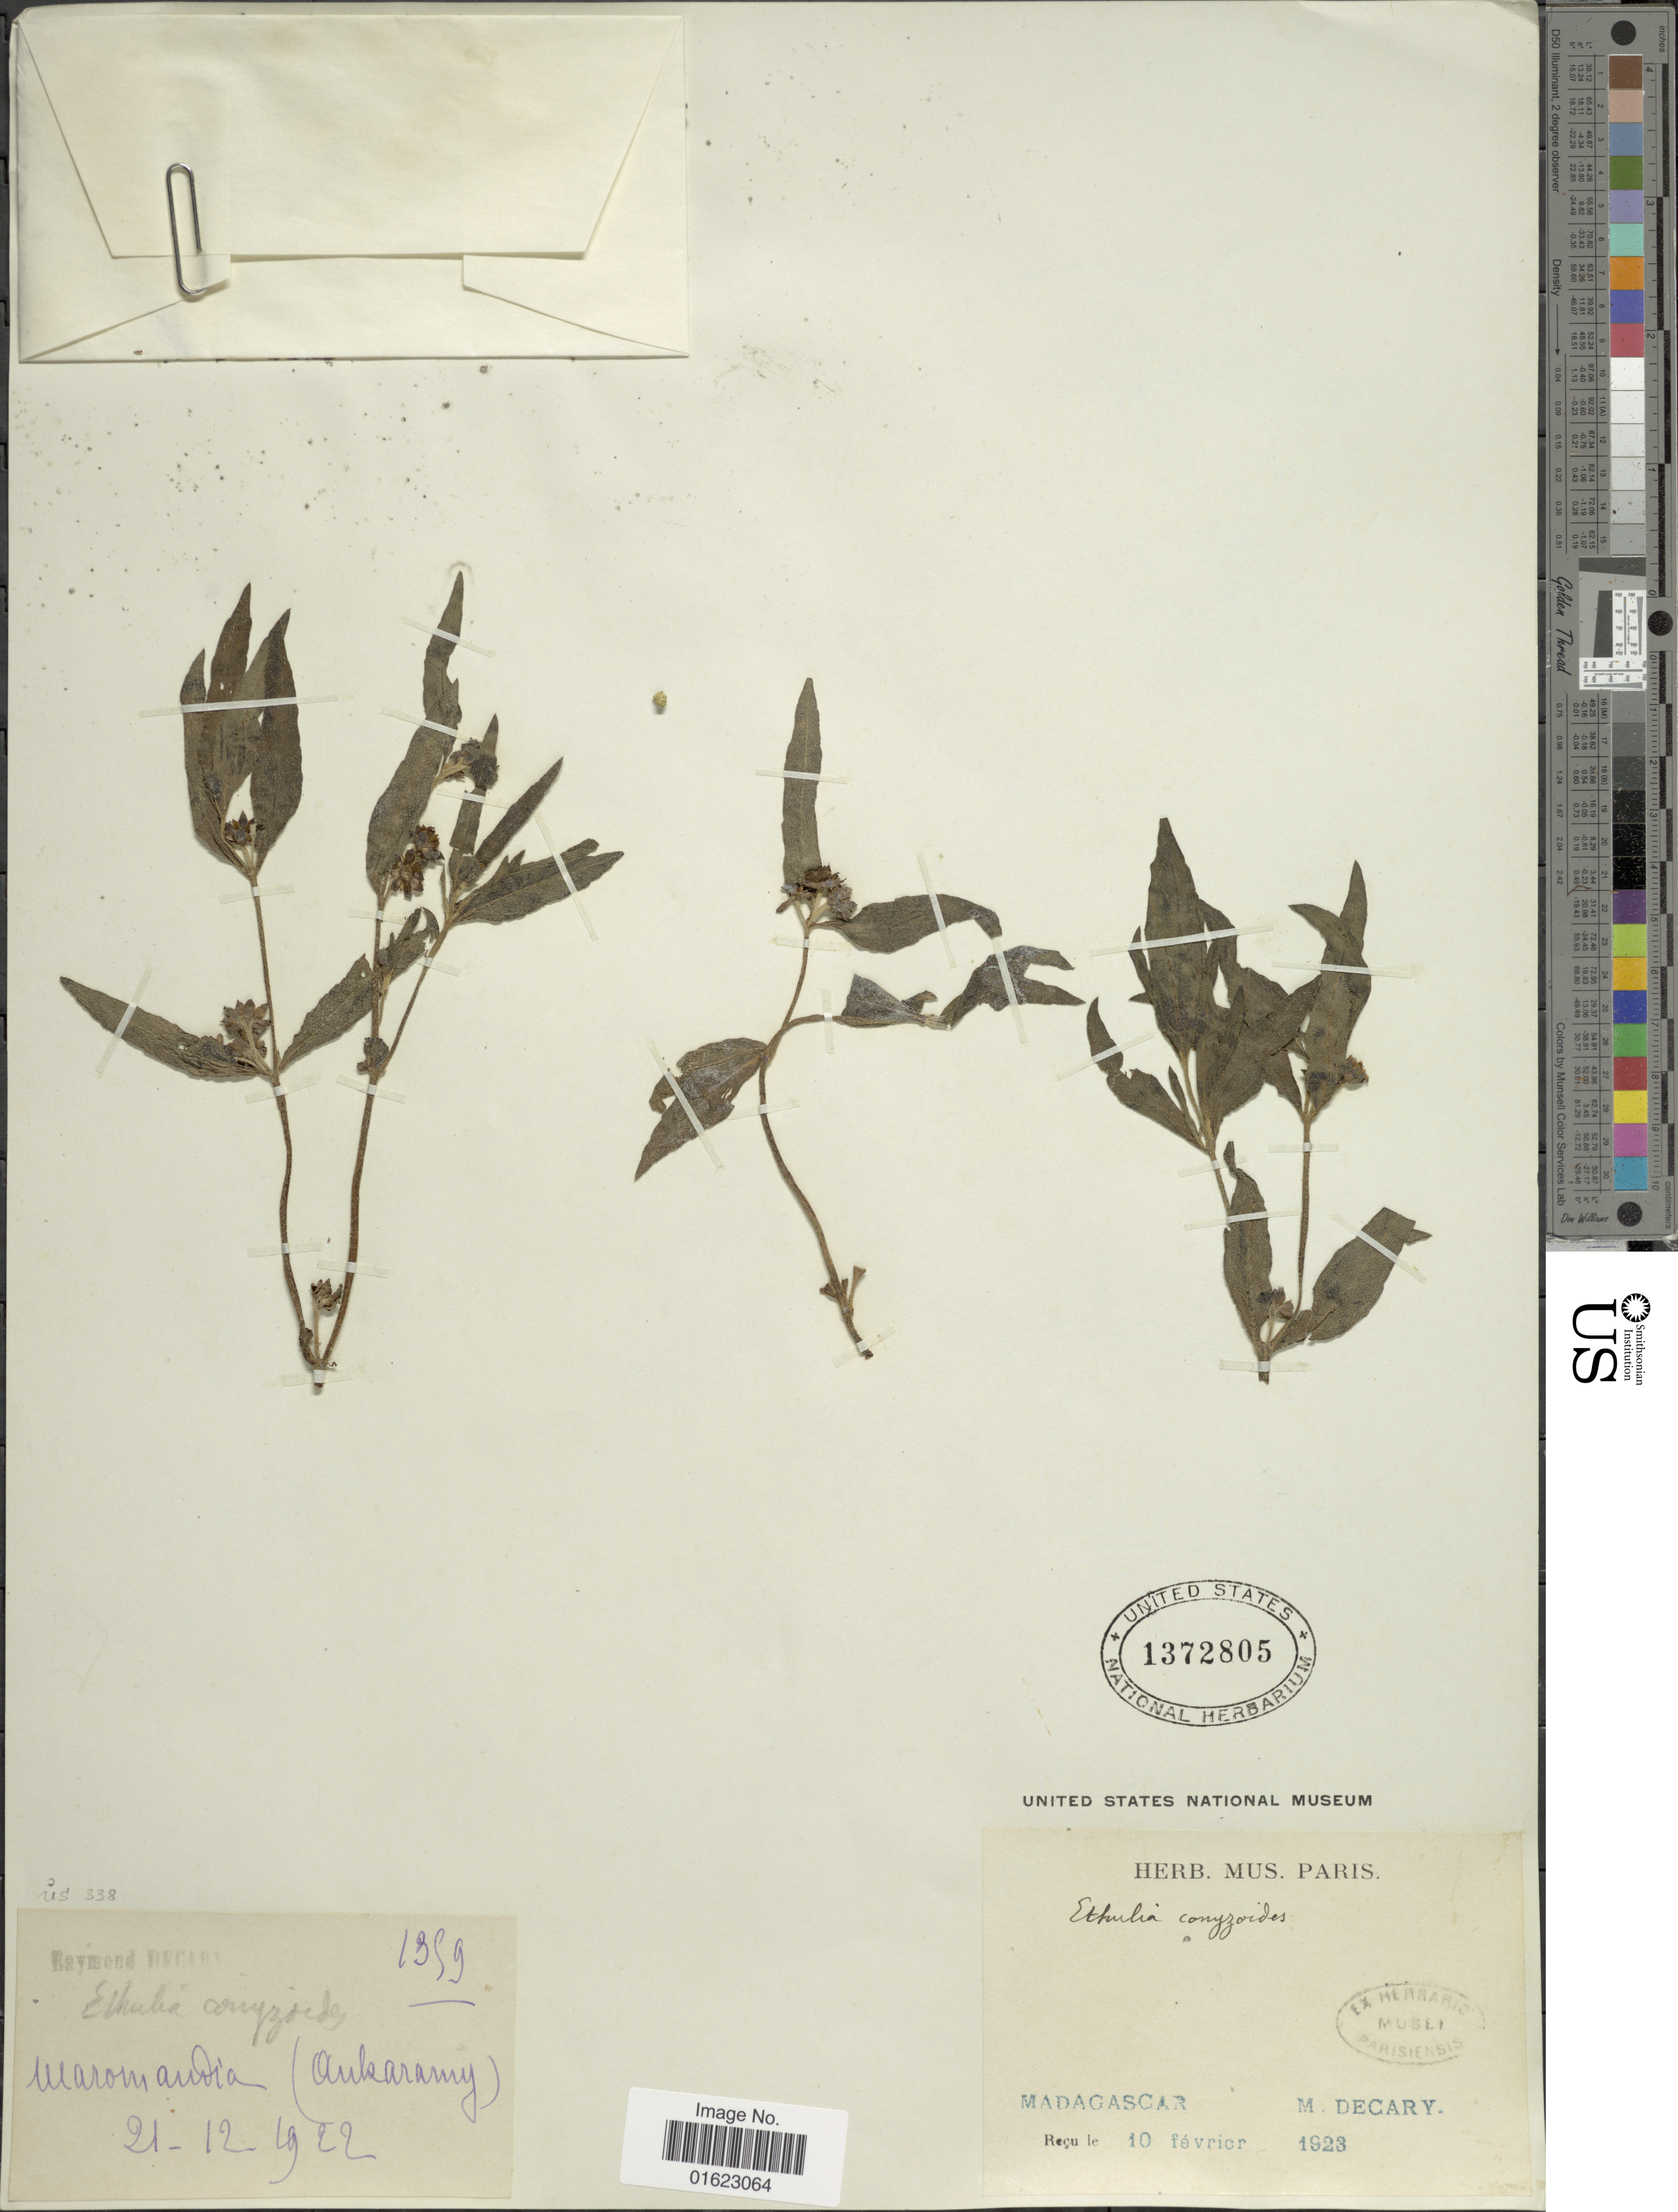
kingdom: Plantae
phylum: Tracheophyta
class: Magnoliopsida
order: Asterales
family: Asteraceae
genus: Ethulia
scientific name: Ethulia conyzoides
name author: L. f.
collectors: R. Decary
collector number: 1359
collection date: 1922-12-21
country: Madagascar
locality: Maromandia (Aukaramy), Madagascar.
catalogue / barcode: US 1372805